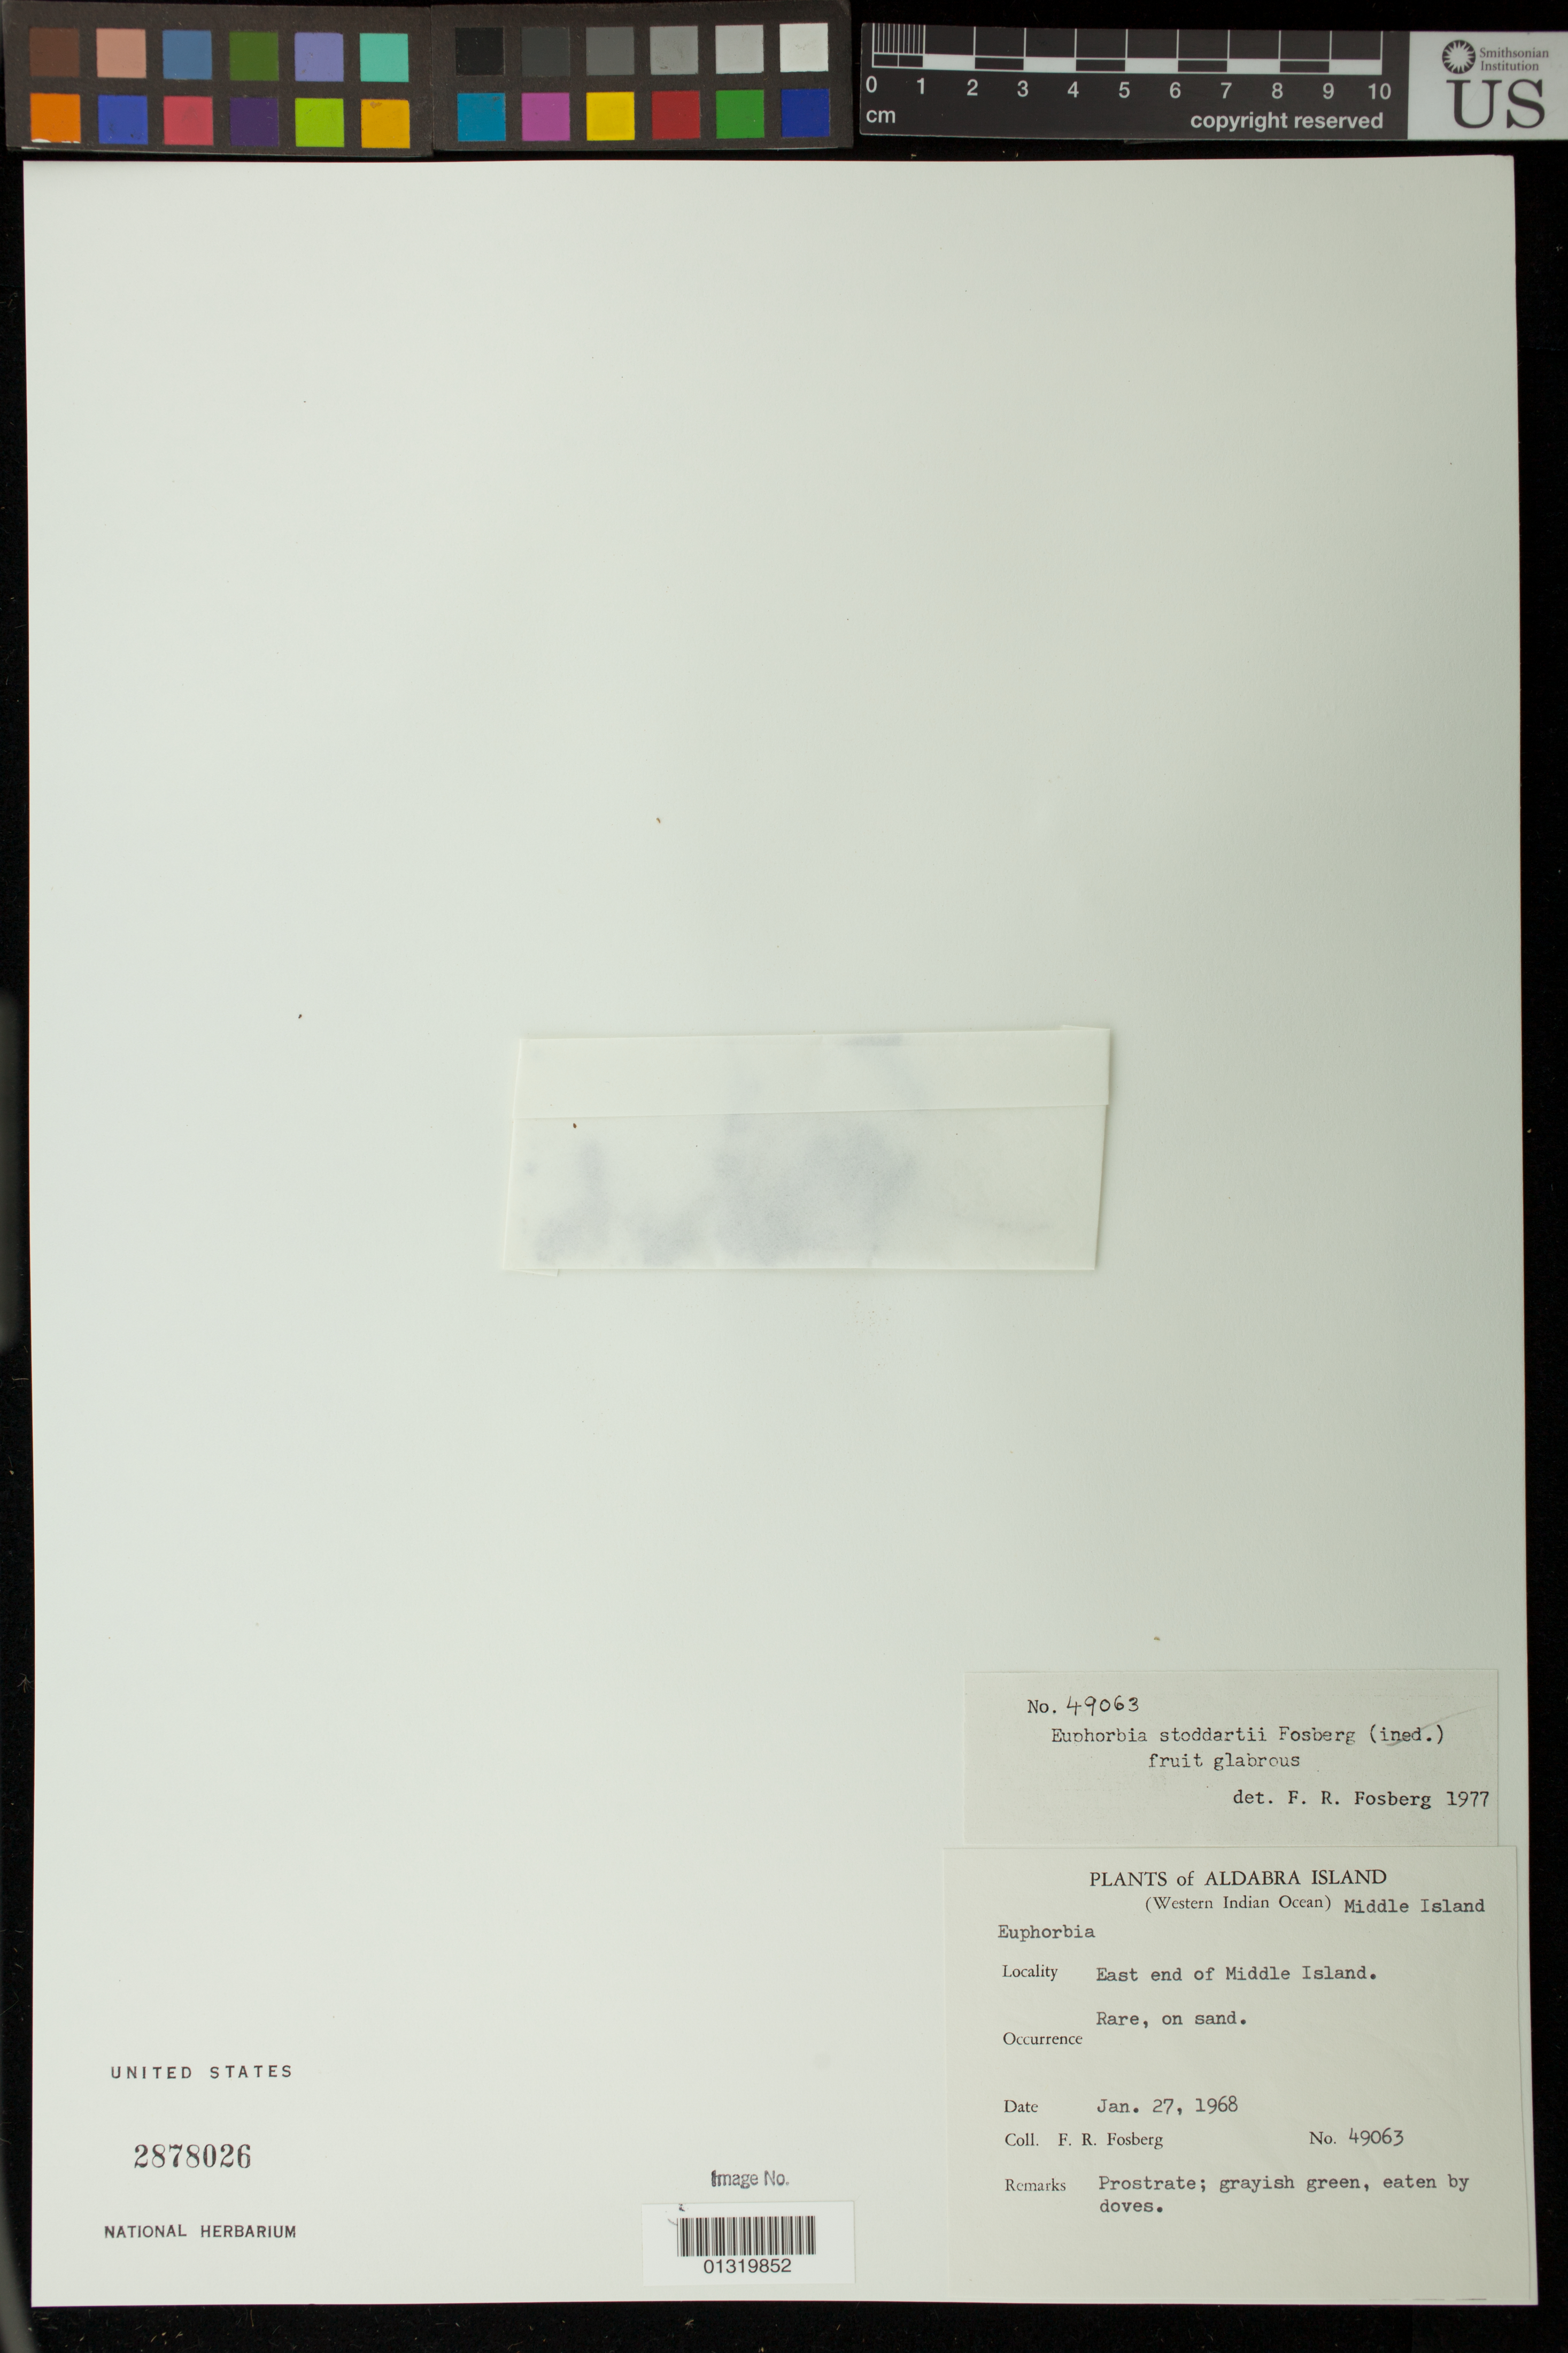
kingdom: Plantae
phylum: Tracheophyta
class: Magnoliopsida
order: Malpighiales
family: Euphorbiaceae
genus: Euphorbia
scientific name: Euphorbia stoddartii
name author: Fosberg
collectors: F. R. Fosberg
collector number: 49063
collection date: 1968-01-27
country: Seychelles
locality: East end of Middle Island.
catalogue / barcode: US 2878026